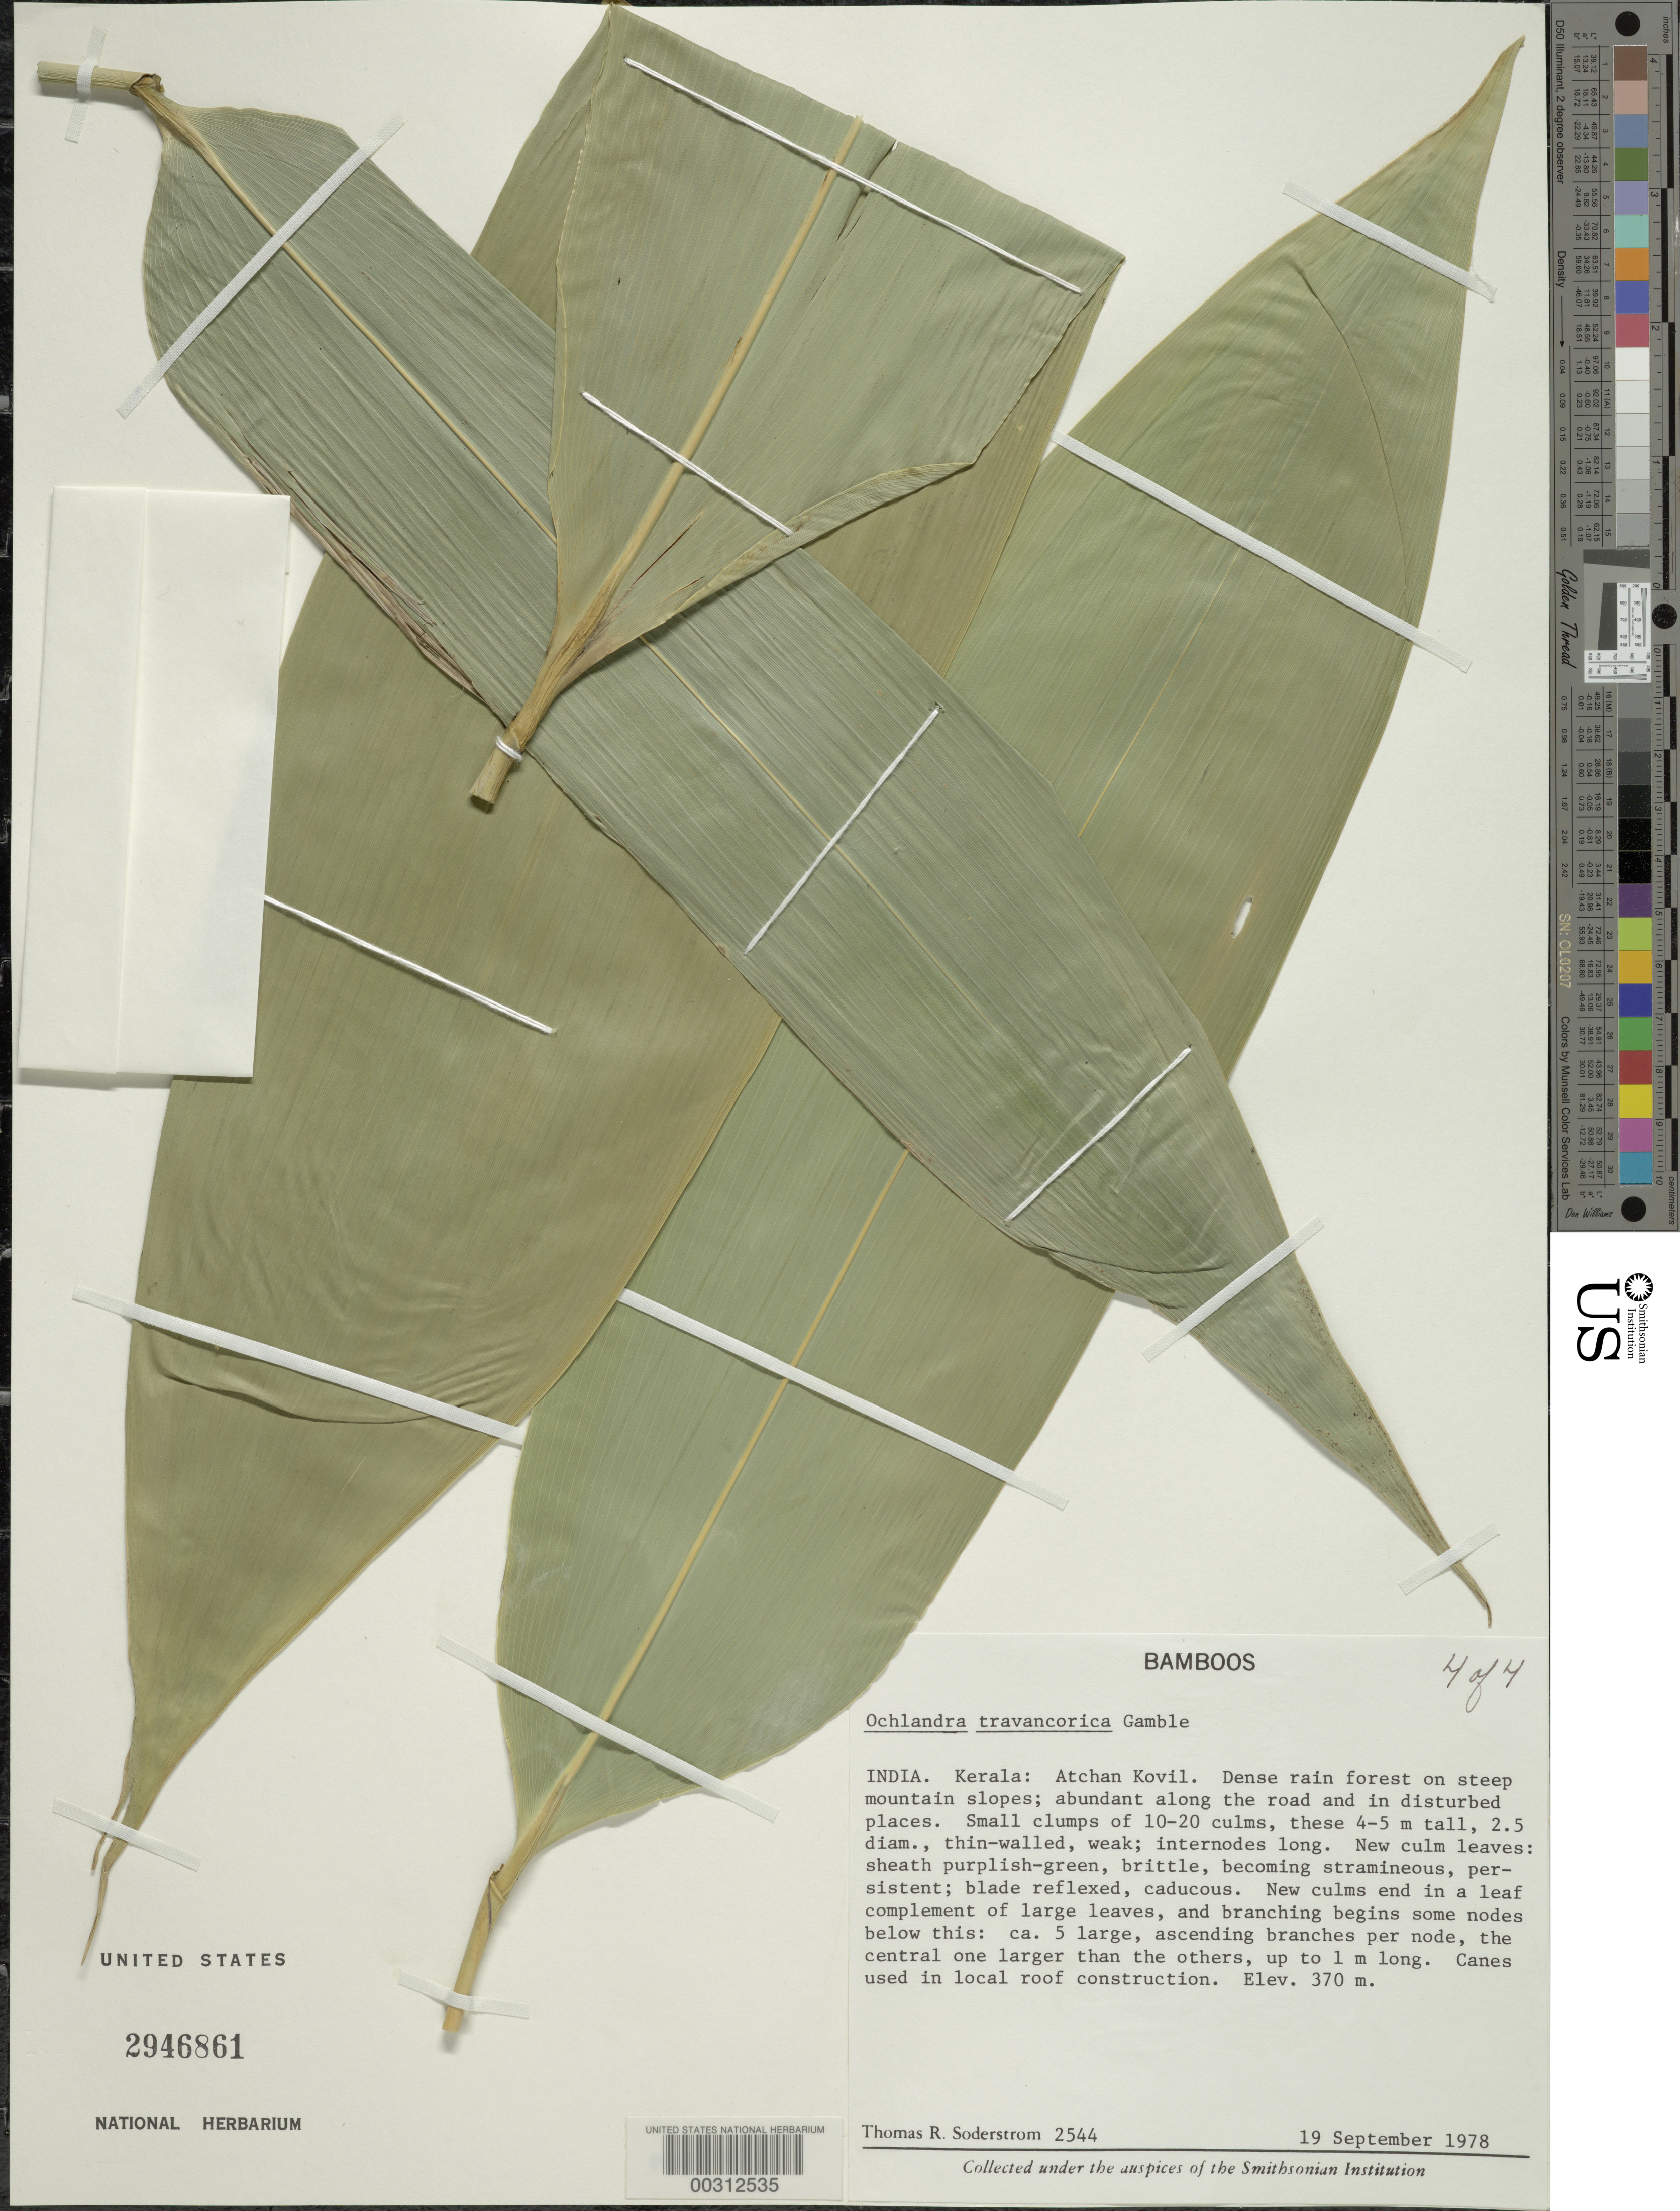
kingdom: Plantae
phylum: Tracheophyta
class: Liliopsida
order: Poales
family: Poaceae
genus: Ochlandra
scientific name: Ochlandra travancorica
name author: (Bedd.) Benth. ex Gamble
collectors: T. R. Soderstrom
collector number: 2544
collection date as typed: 19 Sep 1978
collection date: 1978-09-19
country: India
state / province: Kerala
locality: Atchan kovil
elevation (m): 370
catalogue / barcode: US 2946861